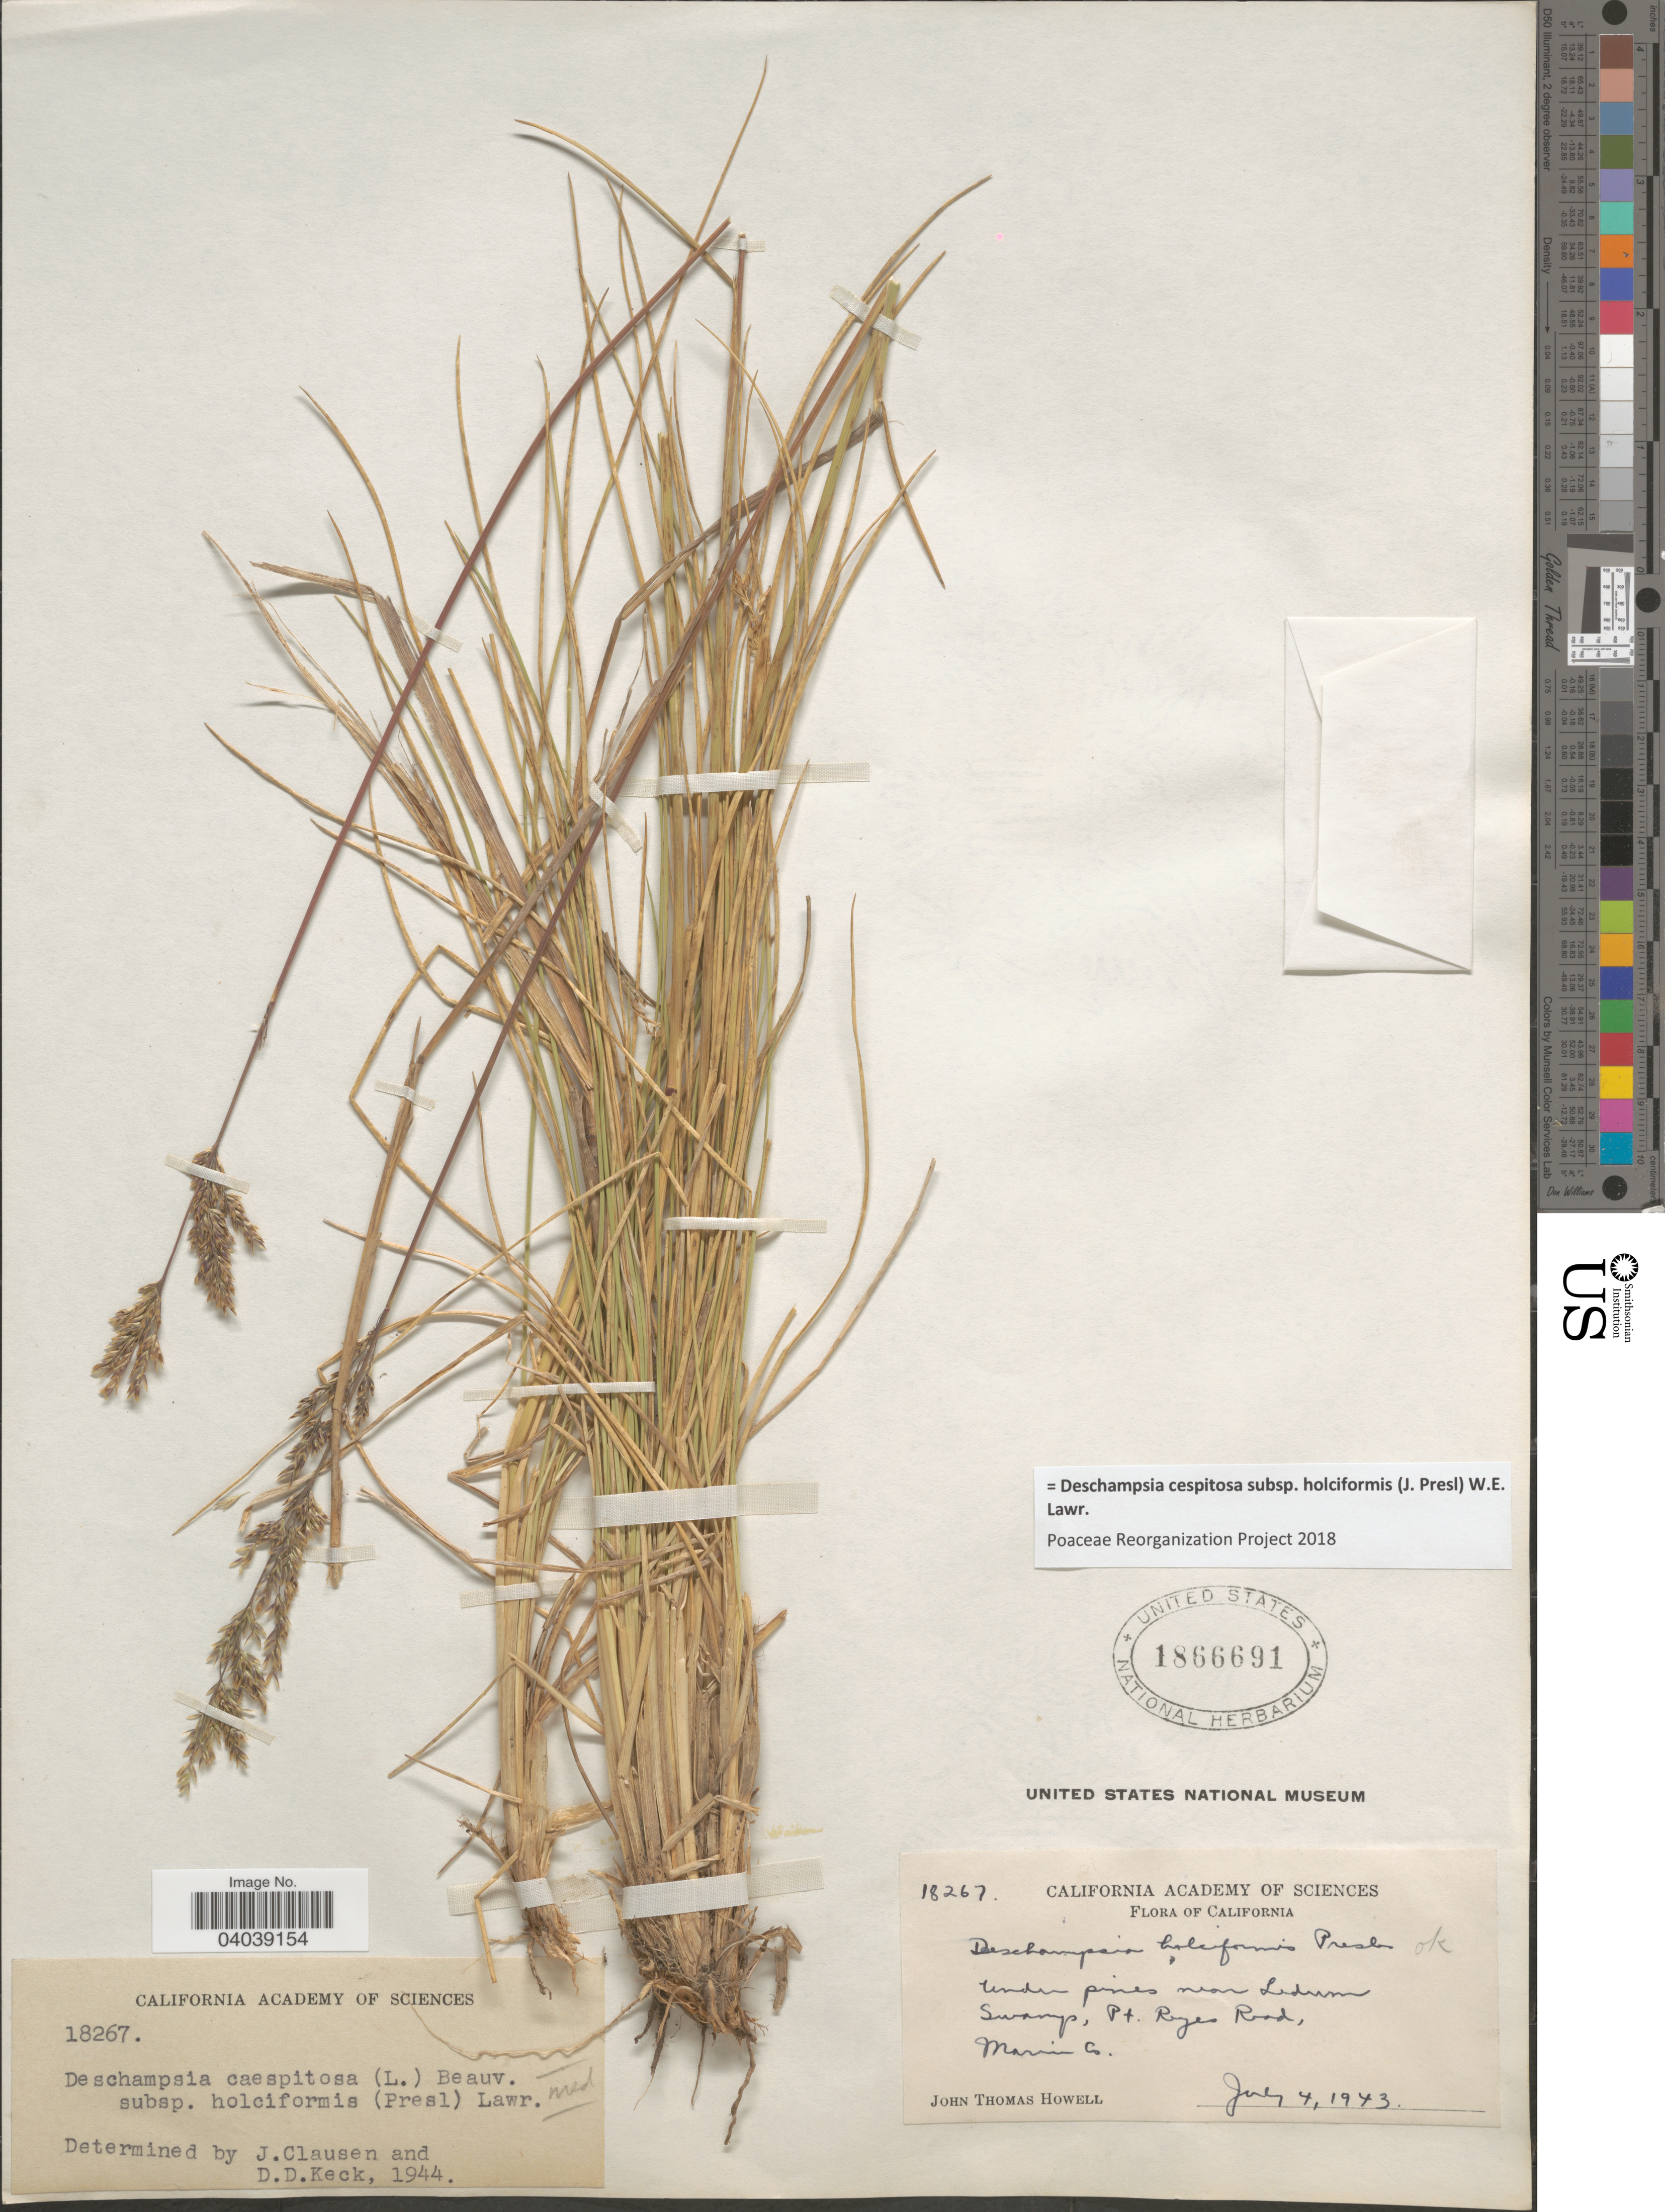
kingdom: Plantae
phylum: Tracheophyta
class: Liliopsida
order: Poales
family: Poaceae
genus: Deschampsia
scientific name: Deschampsia cespitosa subsp. holciformis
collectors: J. T. Howell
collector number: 18267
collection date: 1943-07-04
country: United States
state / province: California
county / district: Marin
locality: Near Ledum Swamp, Pt. Reyes Road, Marin Co.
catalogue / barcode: US 1866691